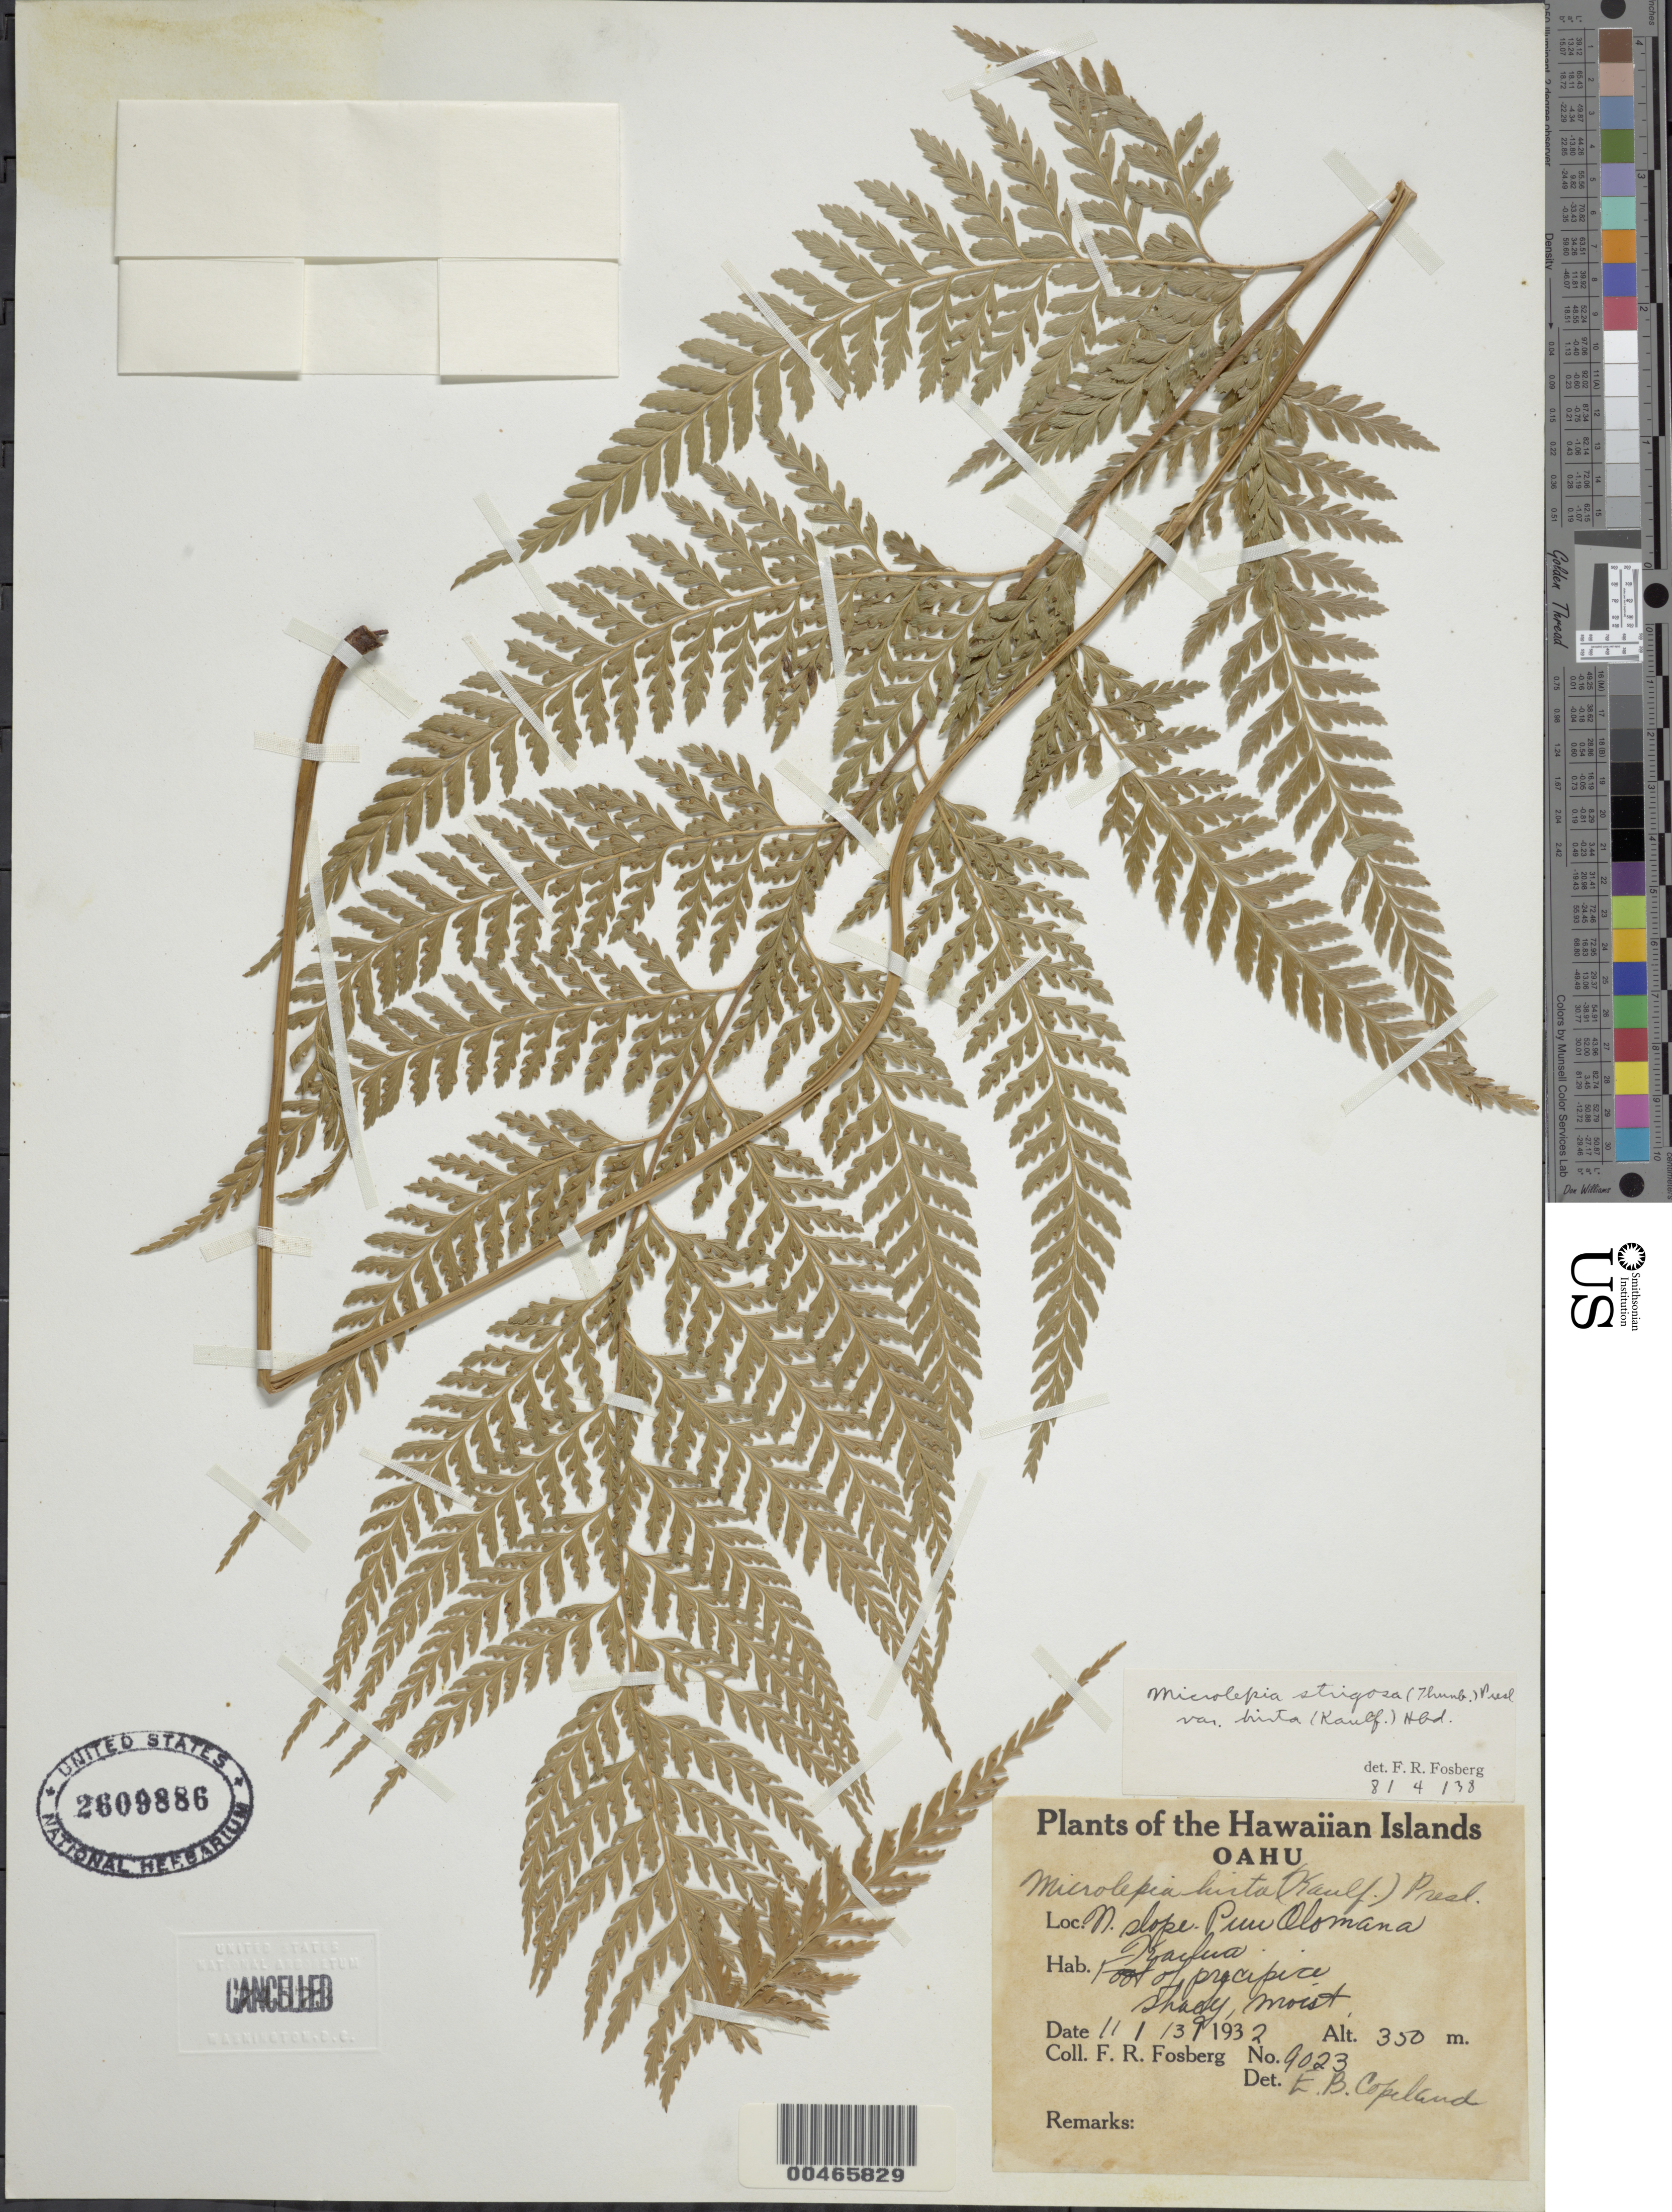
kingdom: Plantae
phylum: Tracheophyta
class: Polypodiopsida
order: Polypodiales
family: Dennstaedtiaceae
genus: Microlepia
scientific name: Microlepia speluncae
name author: (L.) T. Moore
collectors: F. R. Fosberg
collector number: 9023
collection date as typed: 13 Nov 1932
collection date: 1932-11-13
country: United States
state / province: Hawaii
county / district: Honolulu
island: Oahu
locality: N slope Puu Olomana Kailua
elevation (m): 350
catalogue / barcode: US 2609886